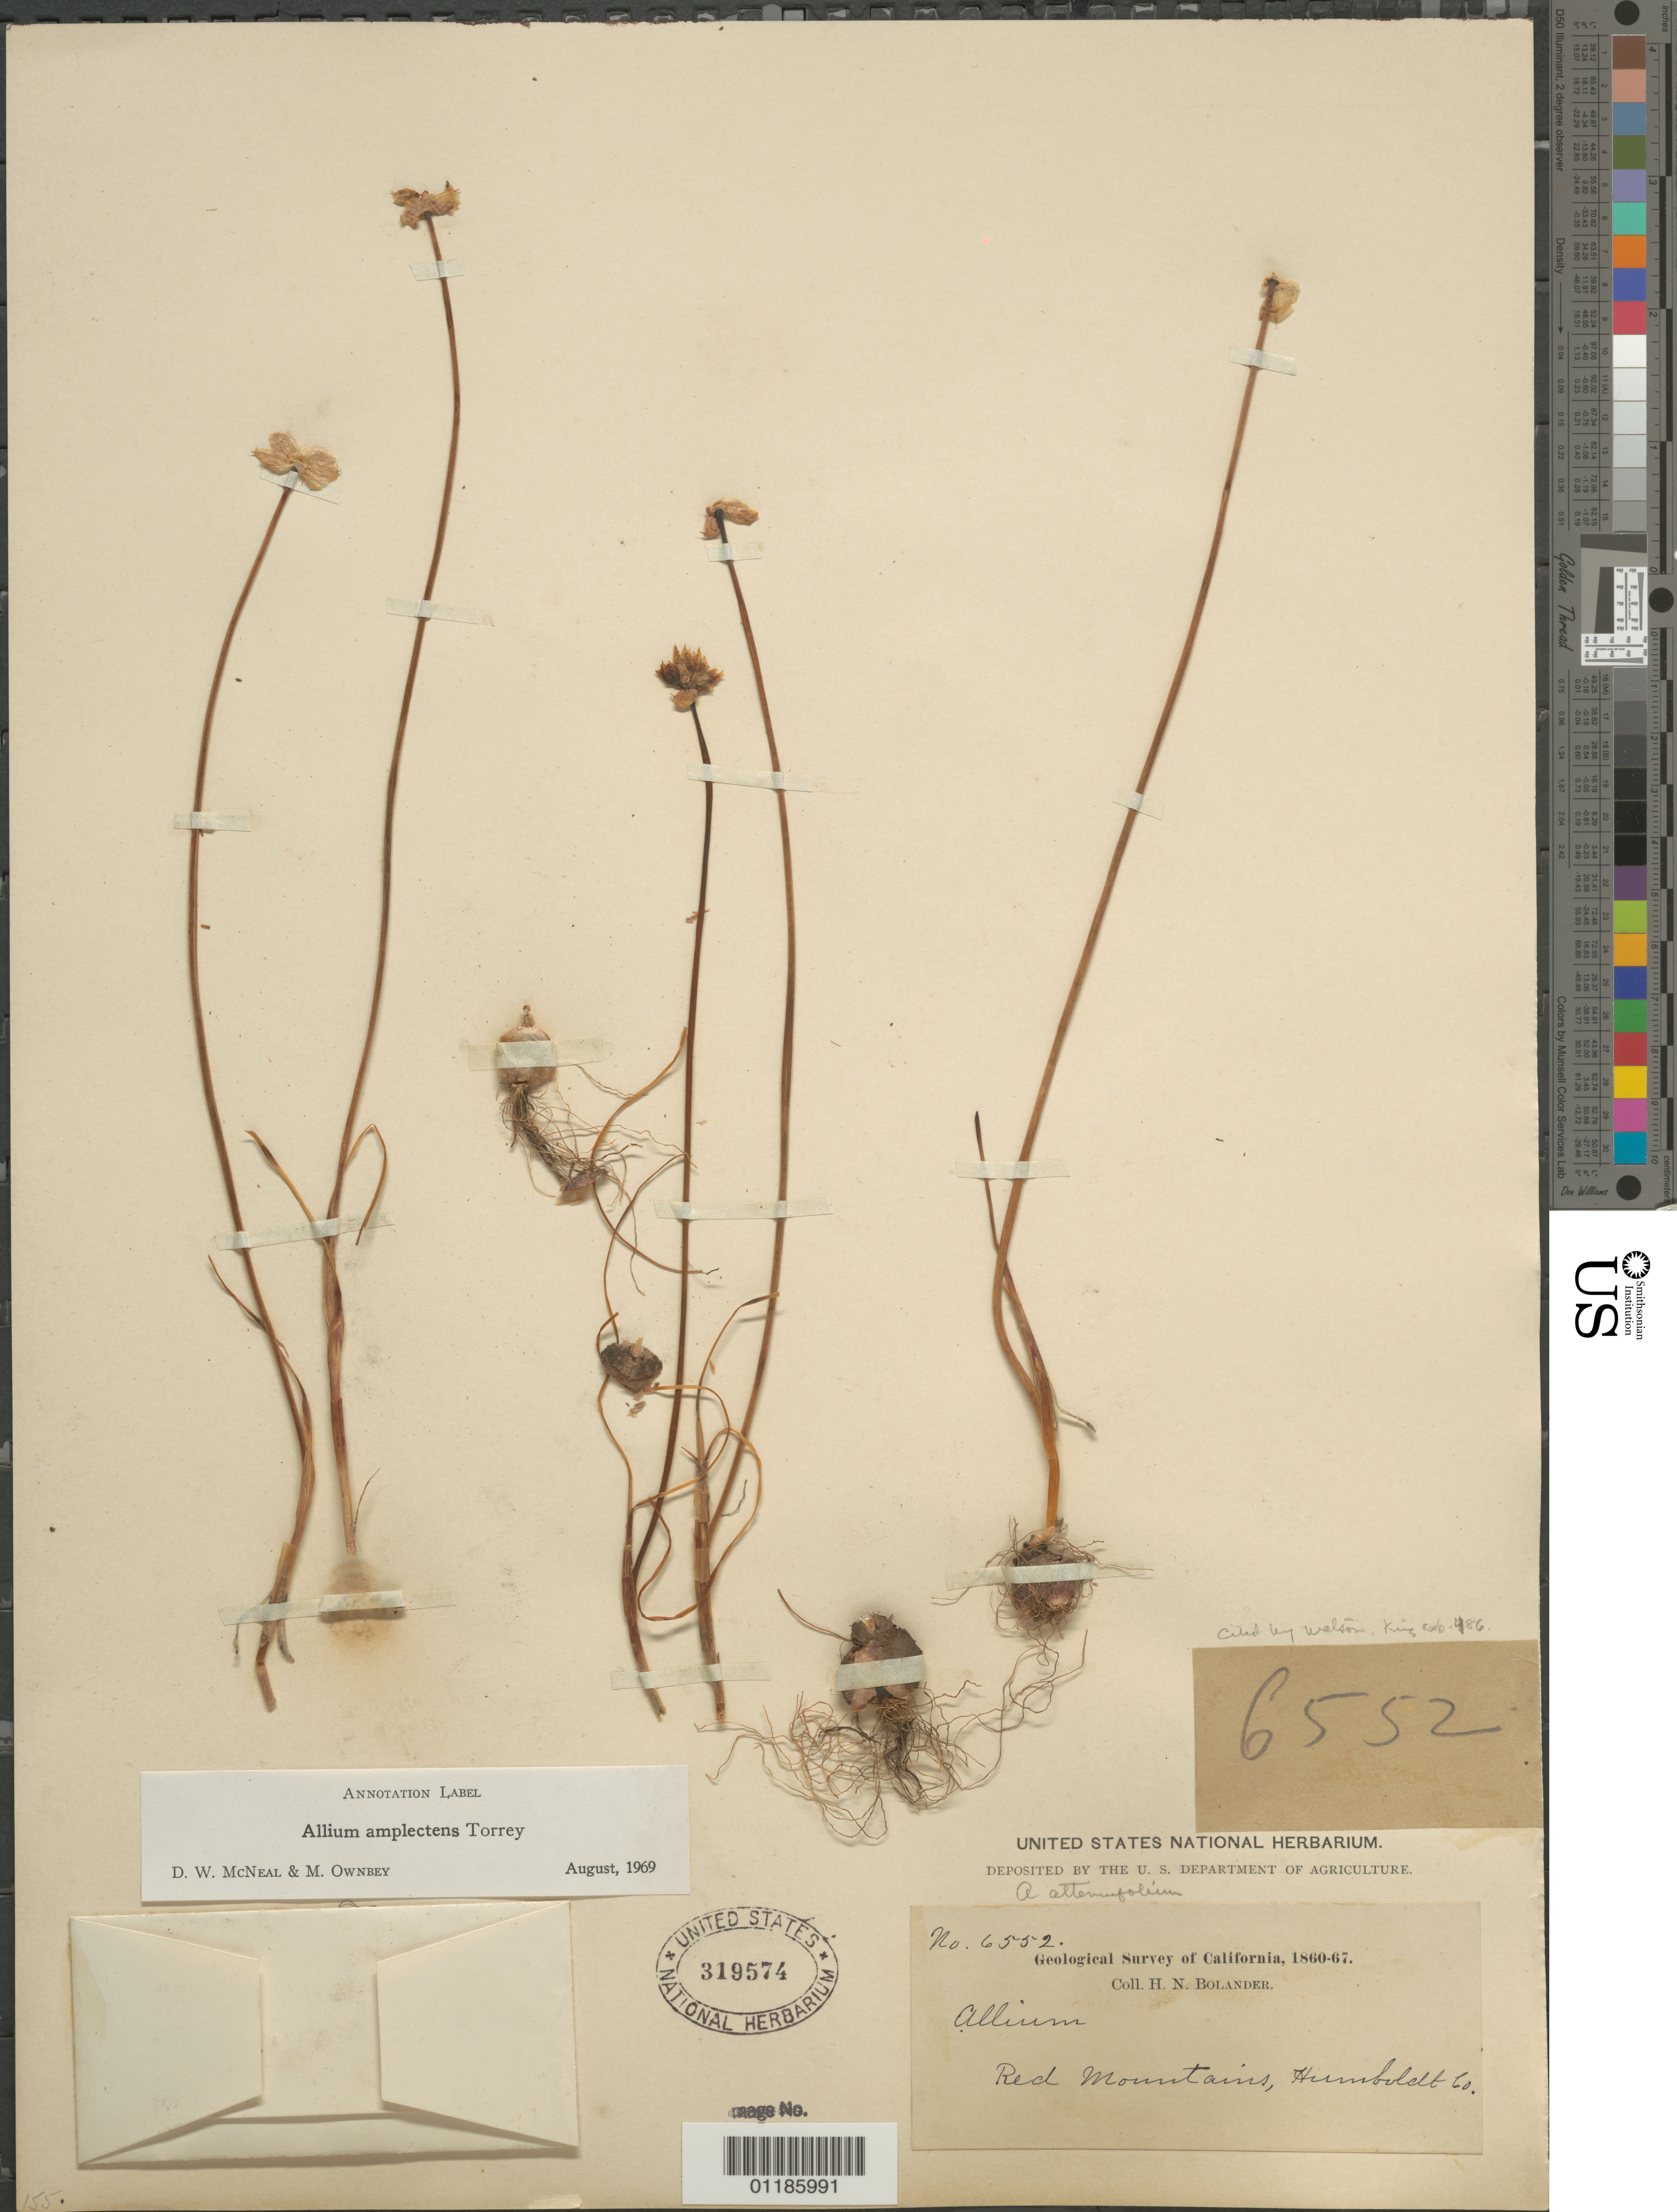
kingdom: Plantae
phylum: Tracheophyta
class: Liliopsida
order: Asparagales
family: Amaryllidaceae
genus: Allium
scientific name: Allium amplectens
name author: Torr.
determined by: McNeal, D. W.; Ownbey, F. M.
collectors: H. Bolander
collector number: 6552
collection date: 1860/1867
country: United States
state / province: California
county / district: Humboldt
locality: Red Mountain.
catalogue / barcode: US 319574